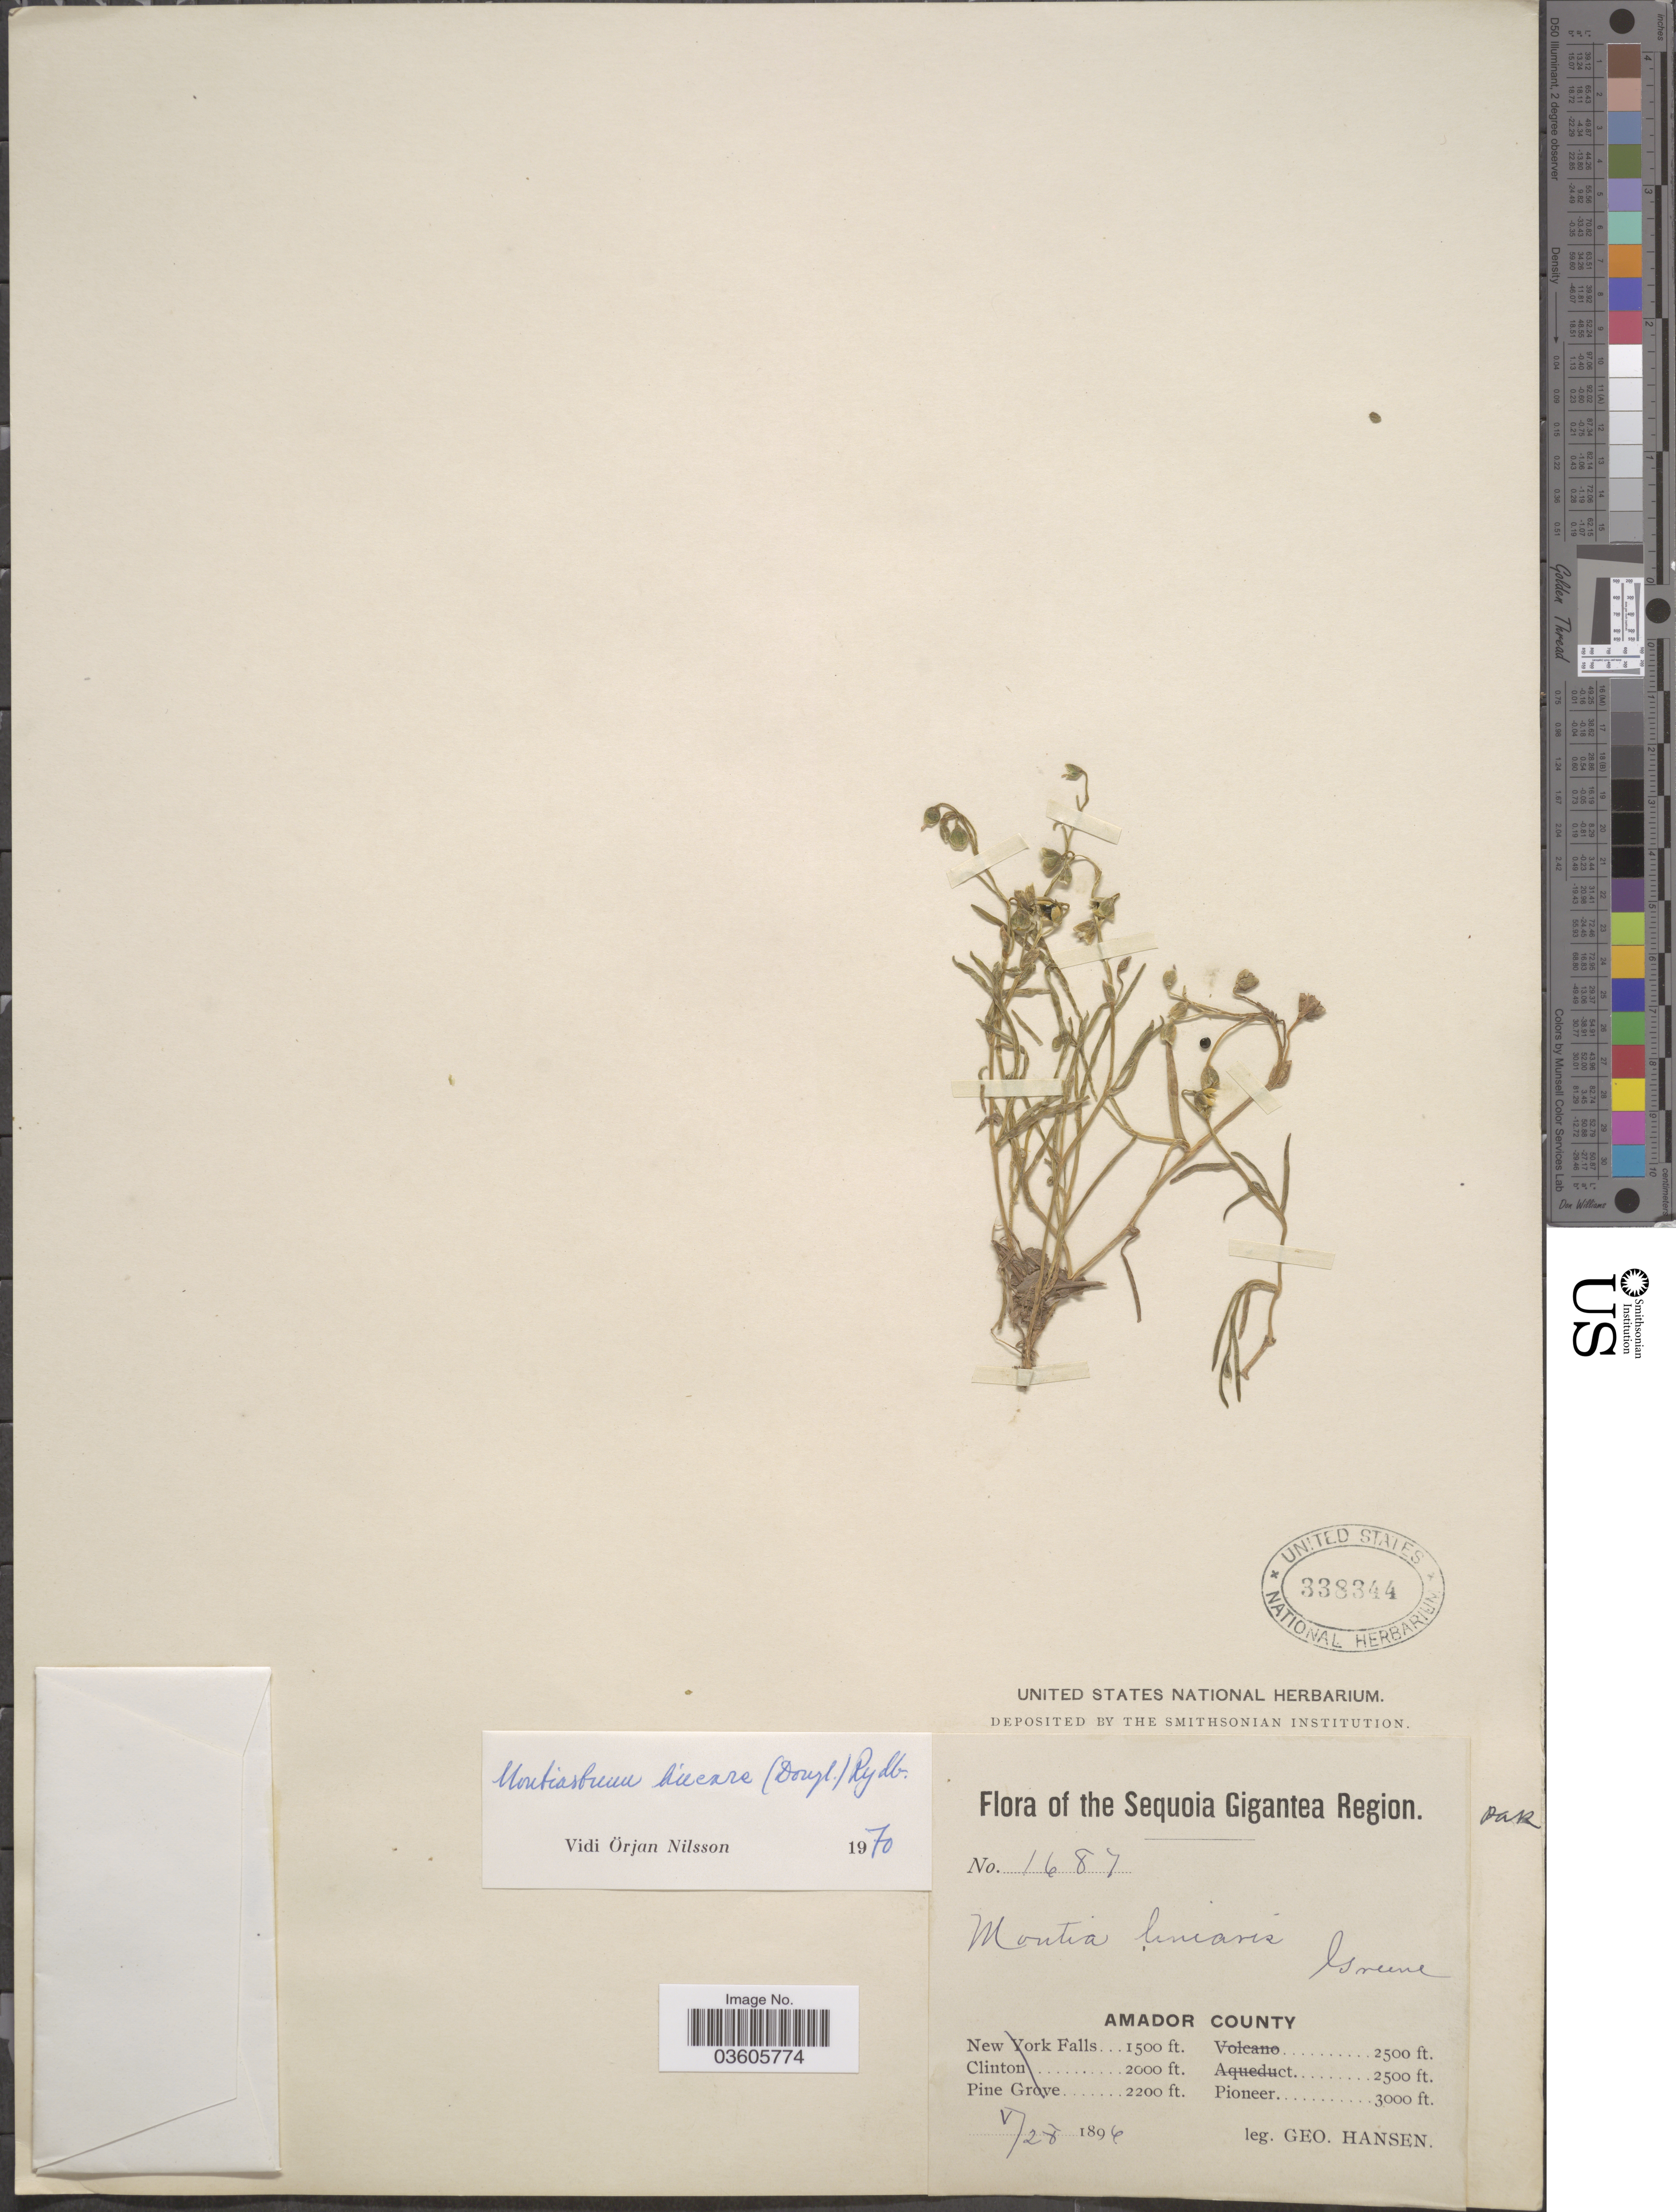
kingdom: Plantae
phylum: Tracheophyta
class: Magnoliopsida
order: Caryophyllales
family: Montiaceae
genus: Montia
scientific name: Montia linearis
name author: (Douglas) Greene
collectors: G. Hansen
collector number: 1687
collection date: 1896-05-28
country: United States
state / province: California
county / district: Amador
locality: The Sequoia Gigantea Region. Amador County. Pioneer.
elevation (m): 914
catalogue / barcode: US 338344